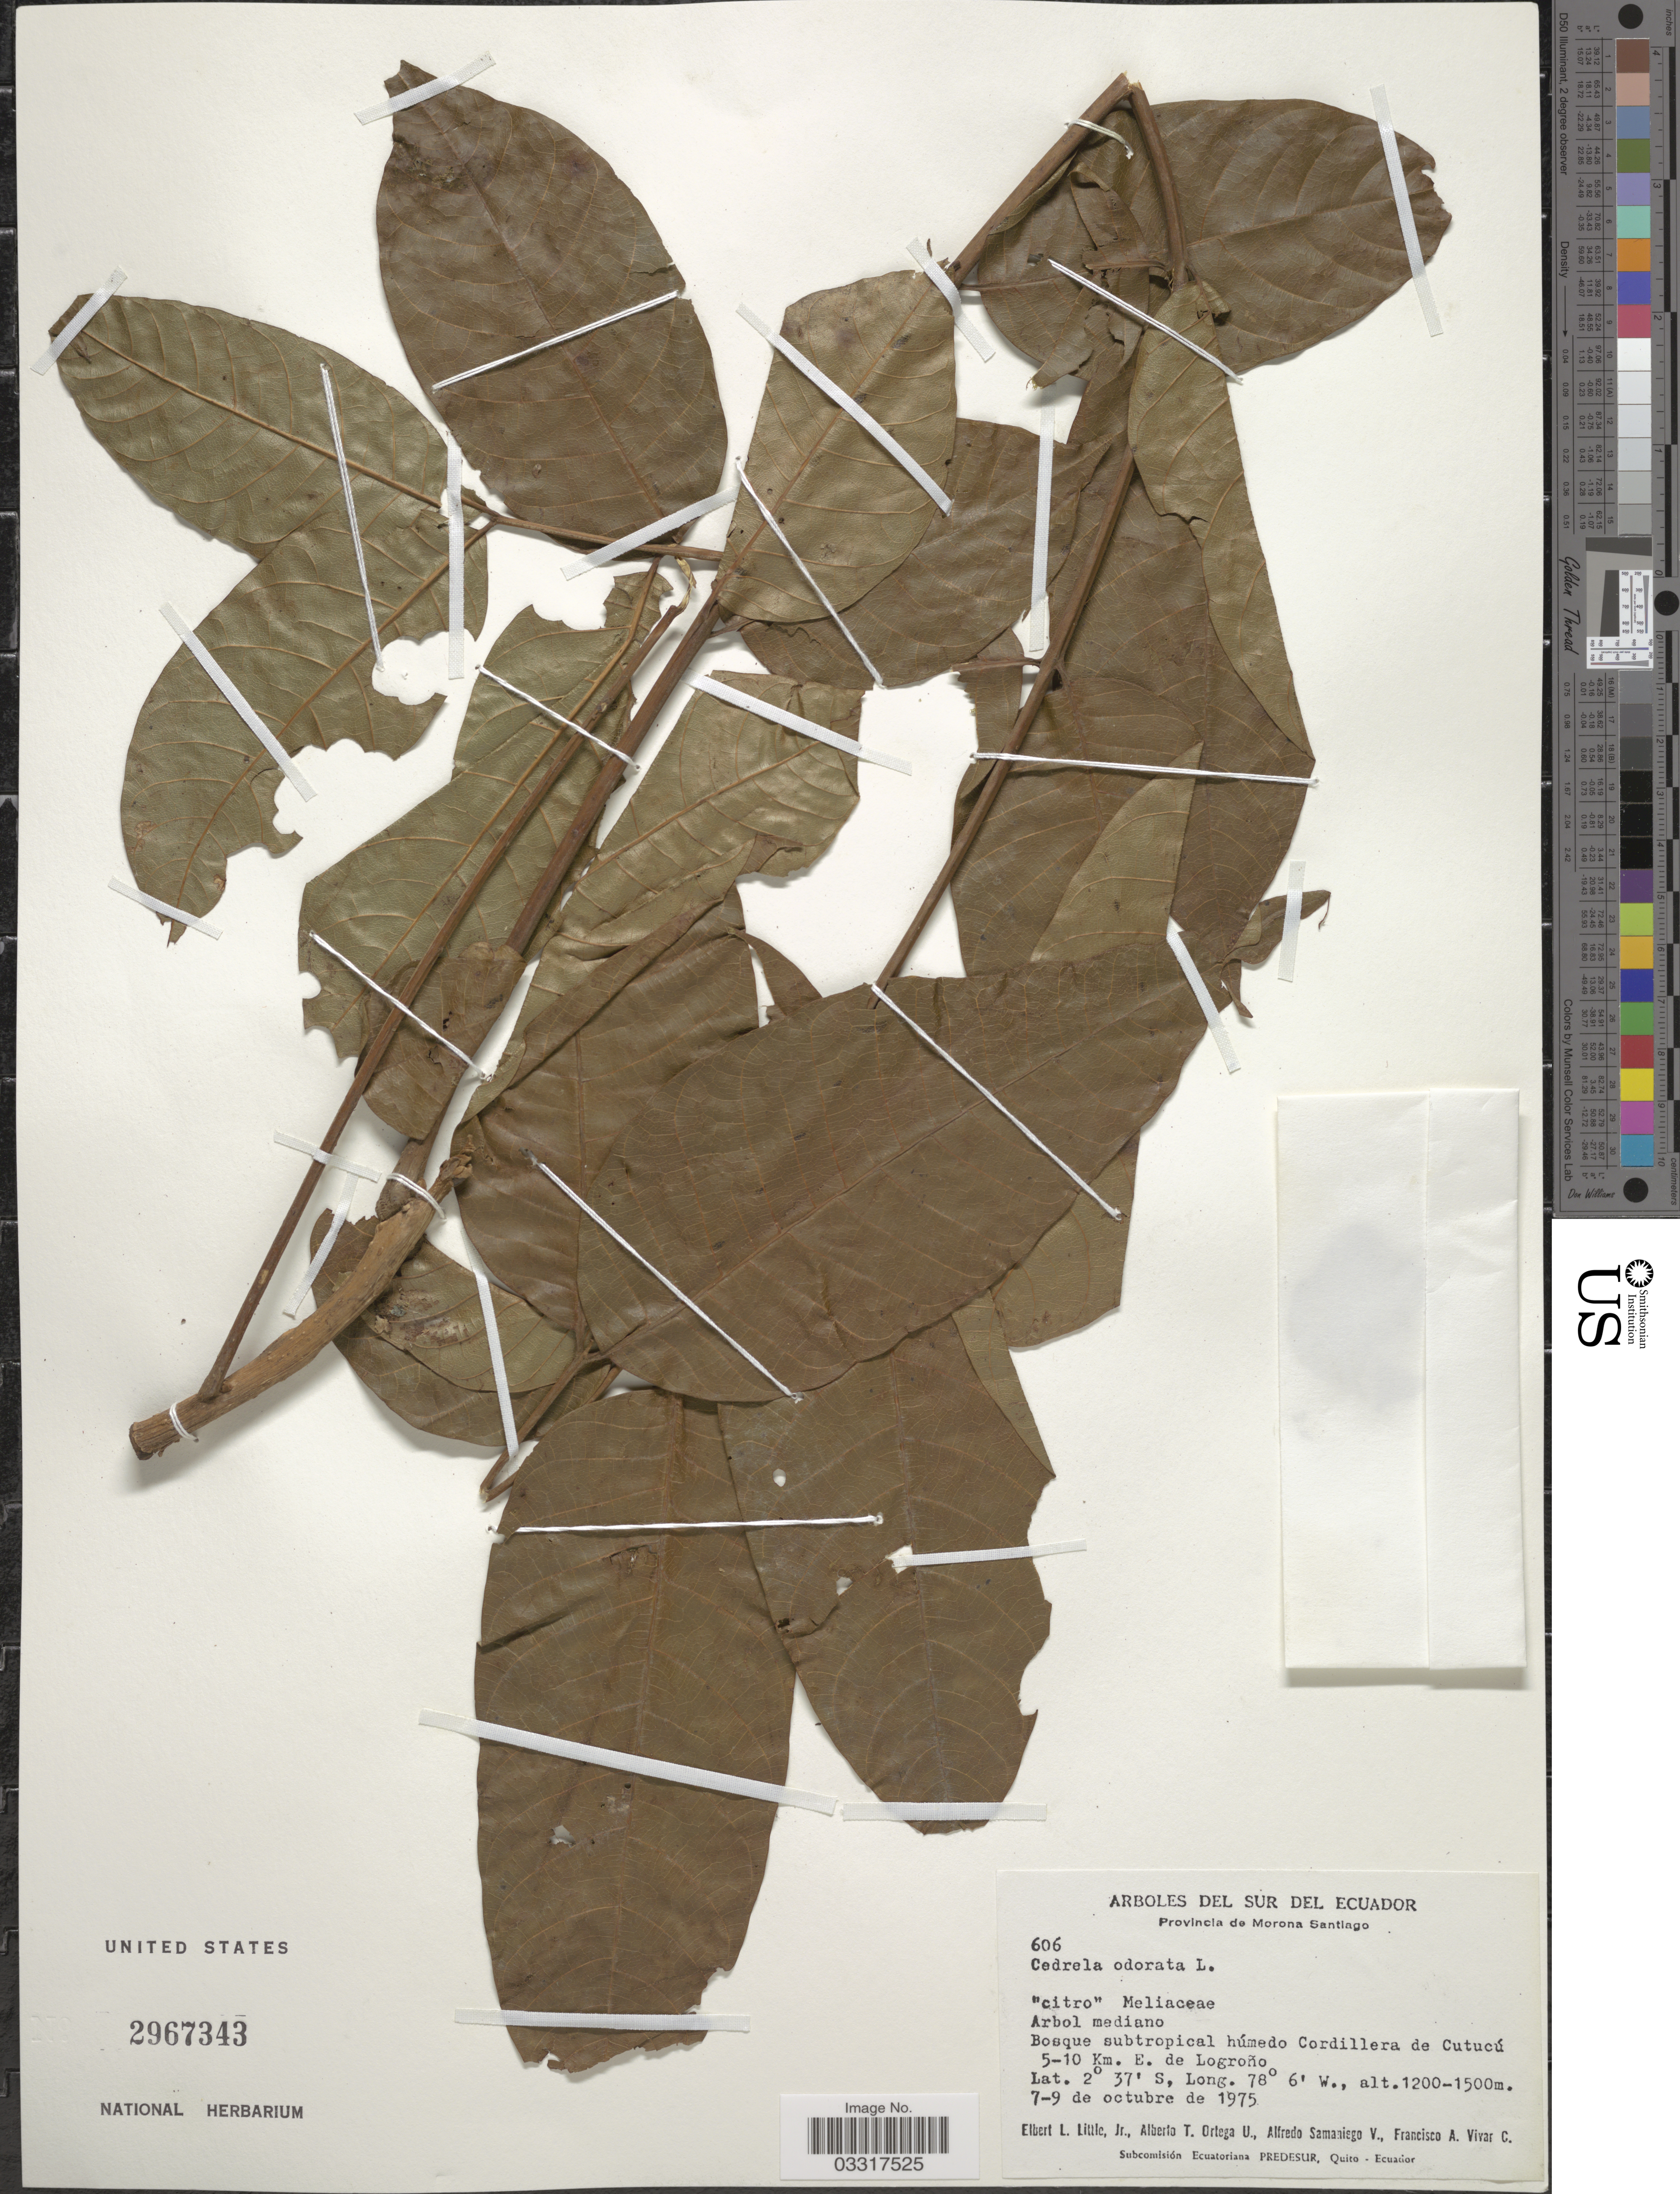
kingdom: Plantae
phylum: Tracheophyta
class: Magnoliopsida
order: Sapindales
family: Meliaceae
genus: Cedrela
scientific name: Cedrela odorata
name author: L.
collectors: E. L. Little, A. T. Ortega U., A. V. Samaniego & F. A. Vivar C.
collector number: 606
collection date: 1975-10-07/1975-10-09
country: Ecuador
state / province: Morona-Santiago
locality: Sur del Ecuador. Bosque subtropical húmedo Cordillera de Cutucú 5-10 Km. E. de Logroño.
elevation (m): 1200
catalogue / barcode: US 2967343